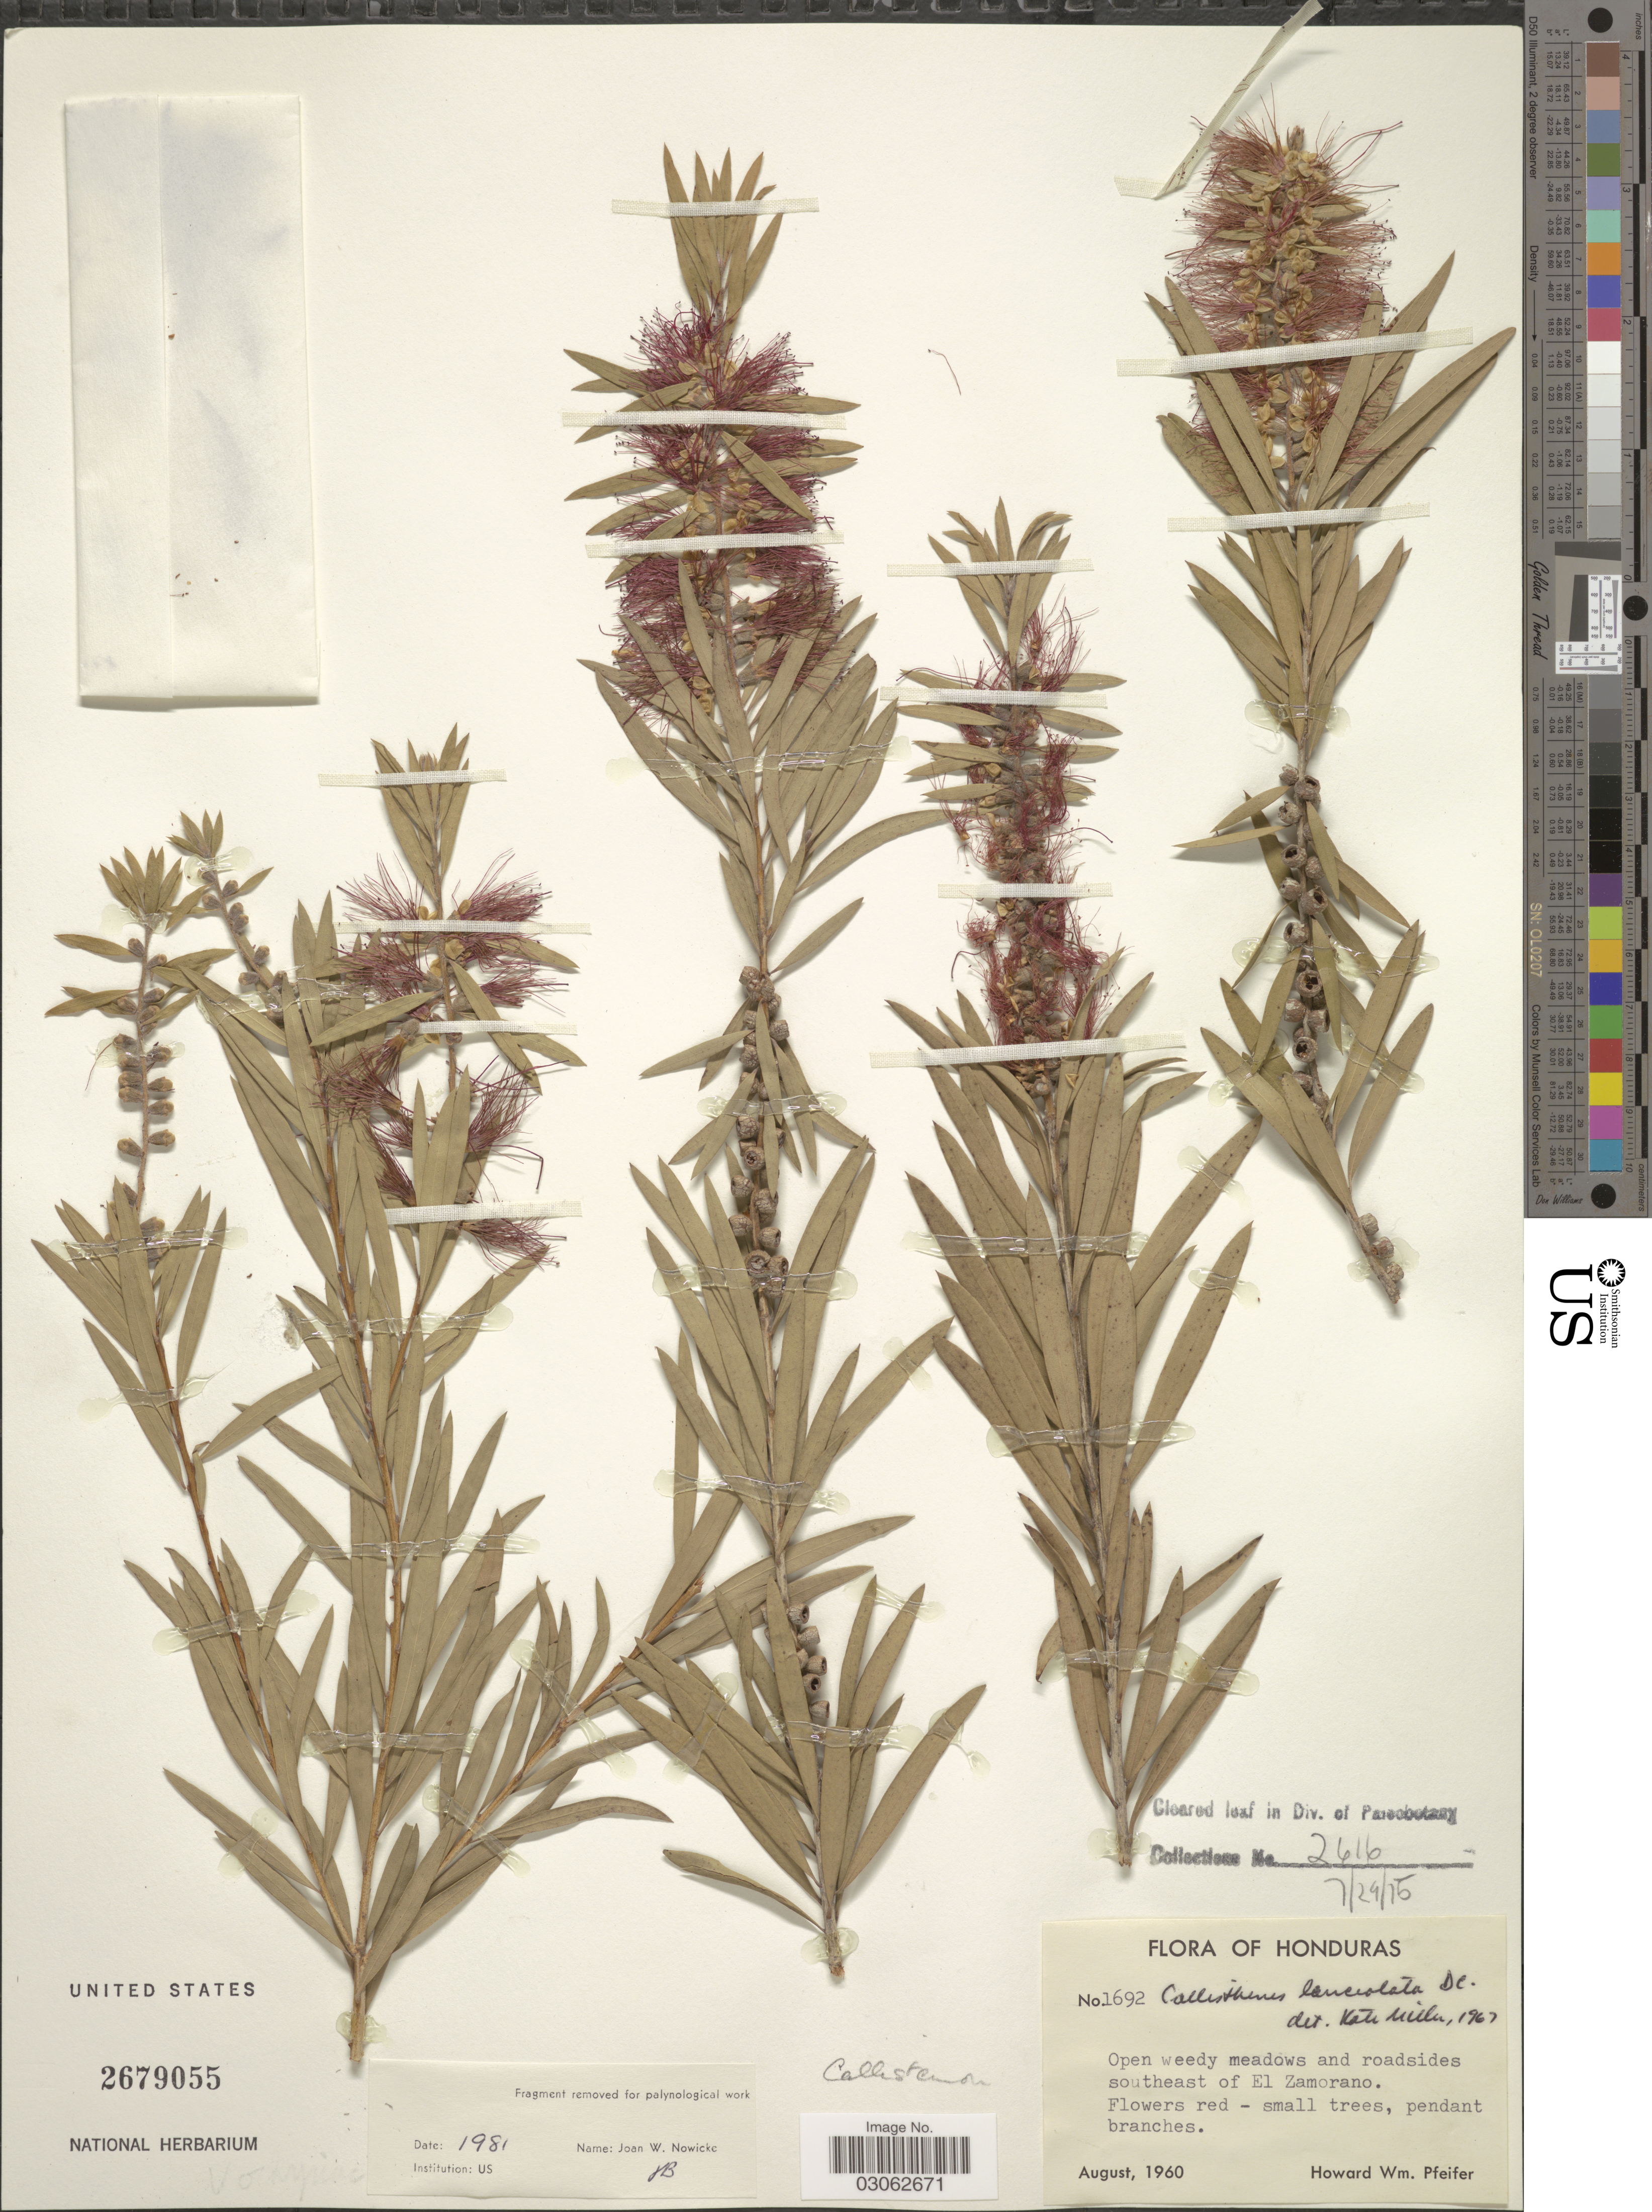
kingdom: Plantae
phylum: Tracheophyta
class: Magnoliopsida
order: Myrtales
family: Myrtaceae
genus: Callistemon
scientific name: Callistemon lanceolatus Colvill ex Sweet, nom. superfl.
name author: Colvill ex Sweet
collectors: H. W. Pfeifer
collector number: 1692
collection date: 1960-08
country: Honduras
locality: Open weedy meadows and roadsides southeast of El Zamorano.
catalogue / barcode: US 2679055